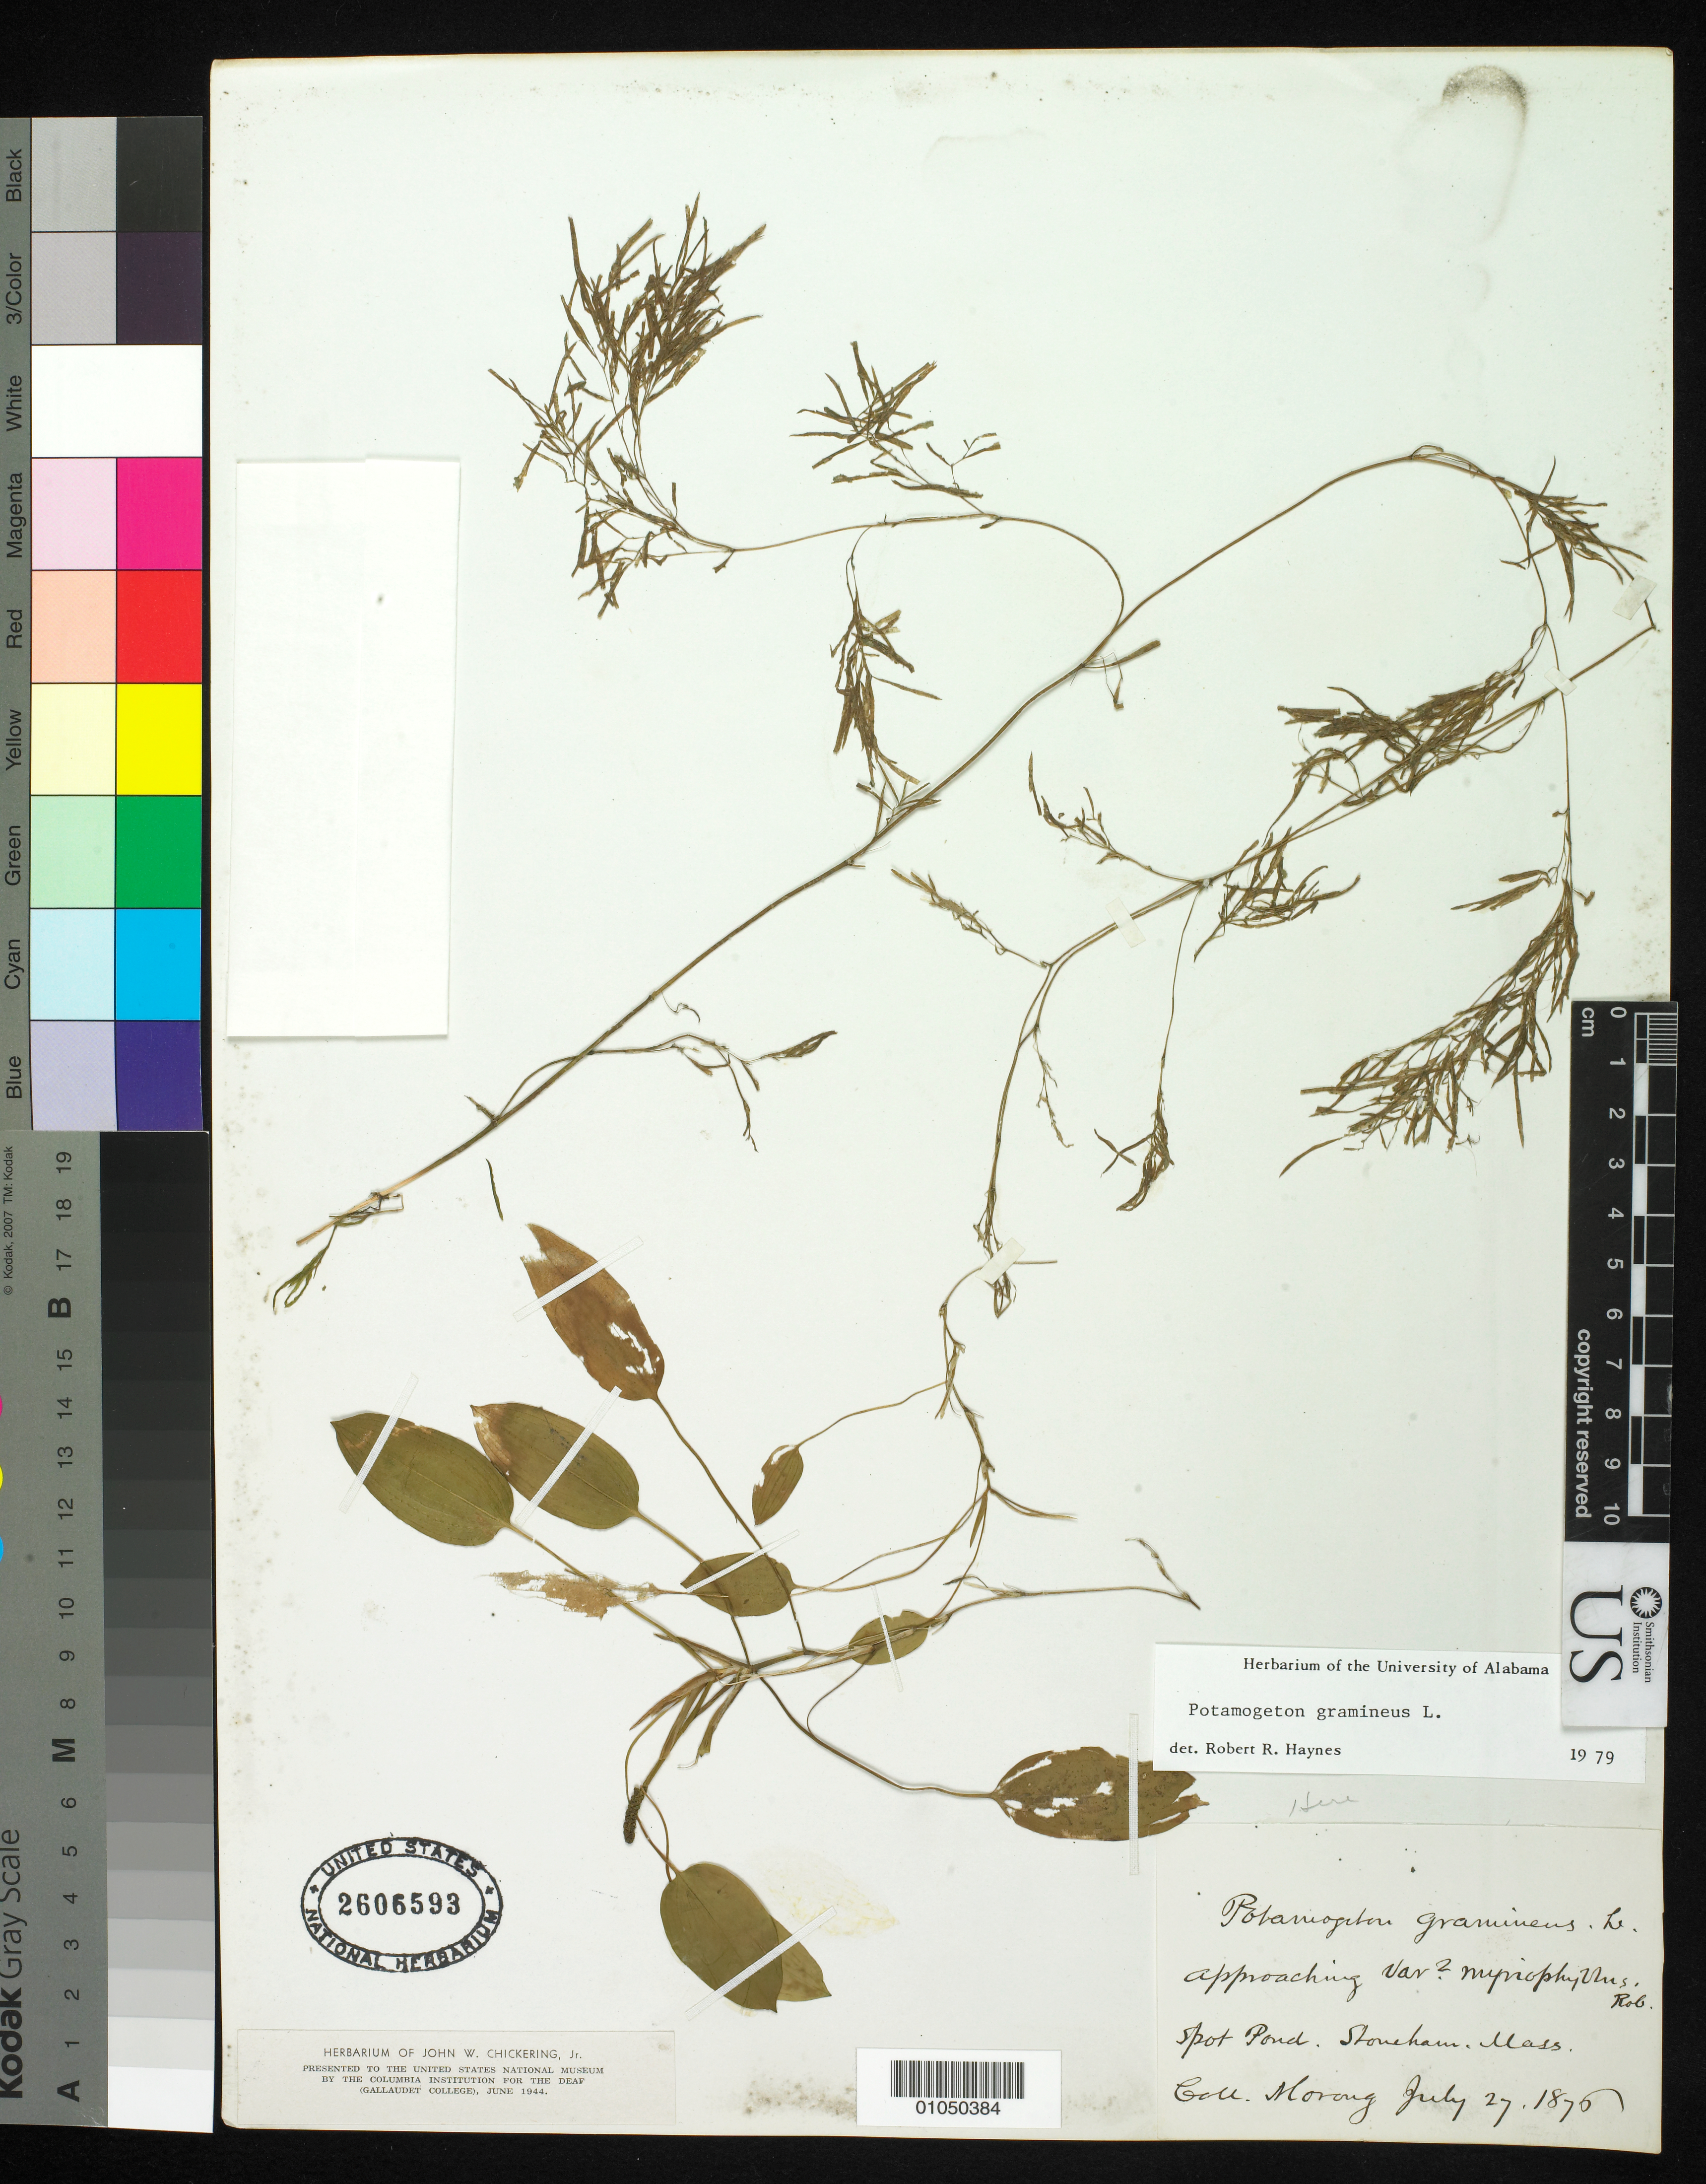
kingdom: Plantae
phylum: Tracheophyta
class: Liliopsida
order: Alismatales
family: Potamogetonaceae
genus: Potamogeton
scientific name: Potamogeton heterophyllus f. minimus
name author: Morong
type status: Possible Type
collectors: T. Morong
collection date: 1876-07-27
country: United States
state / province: Massachusetts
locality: Spot Pond, Stoneham, Mass.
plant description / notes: Specimen from type locality but type status uncertain.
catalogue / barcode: US 2606593